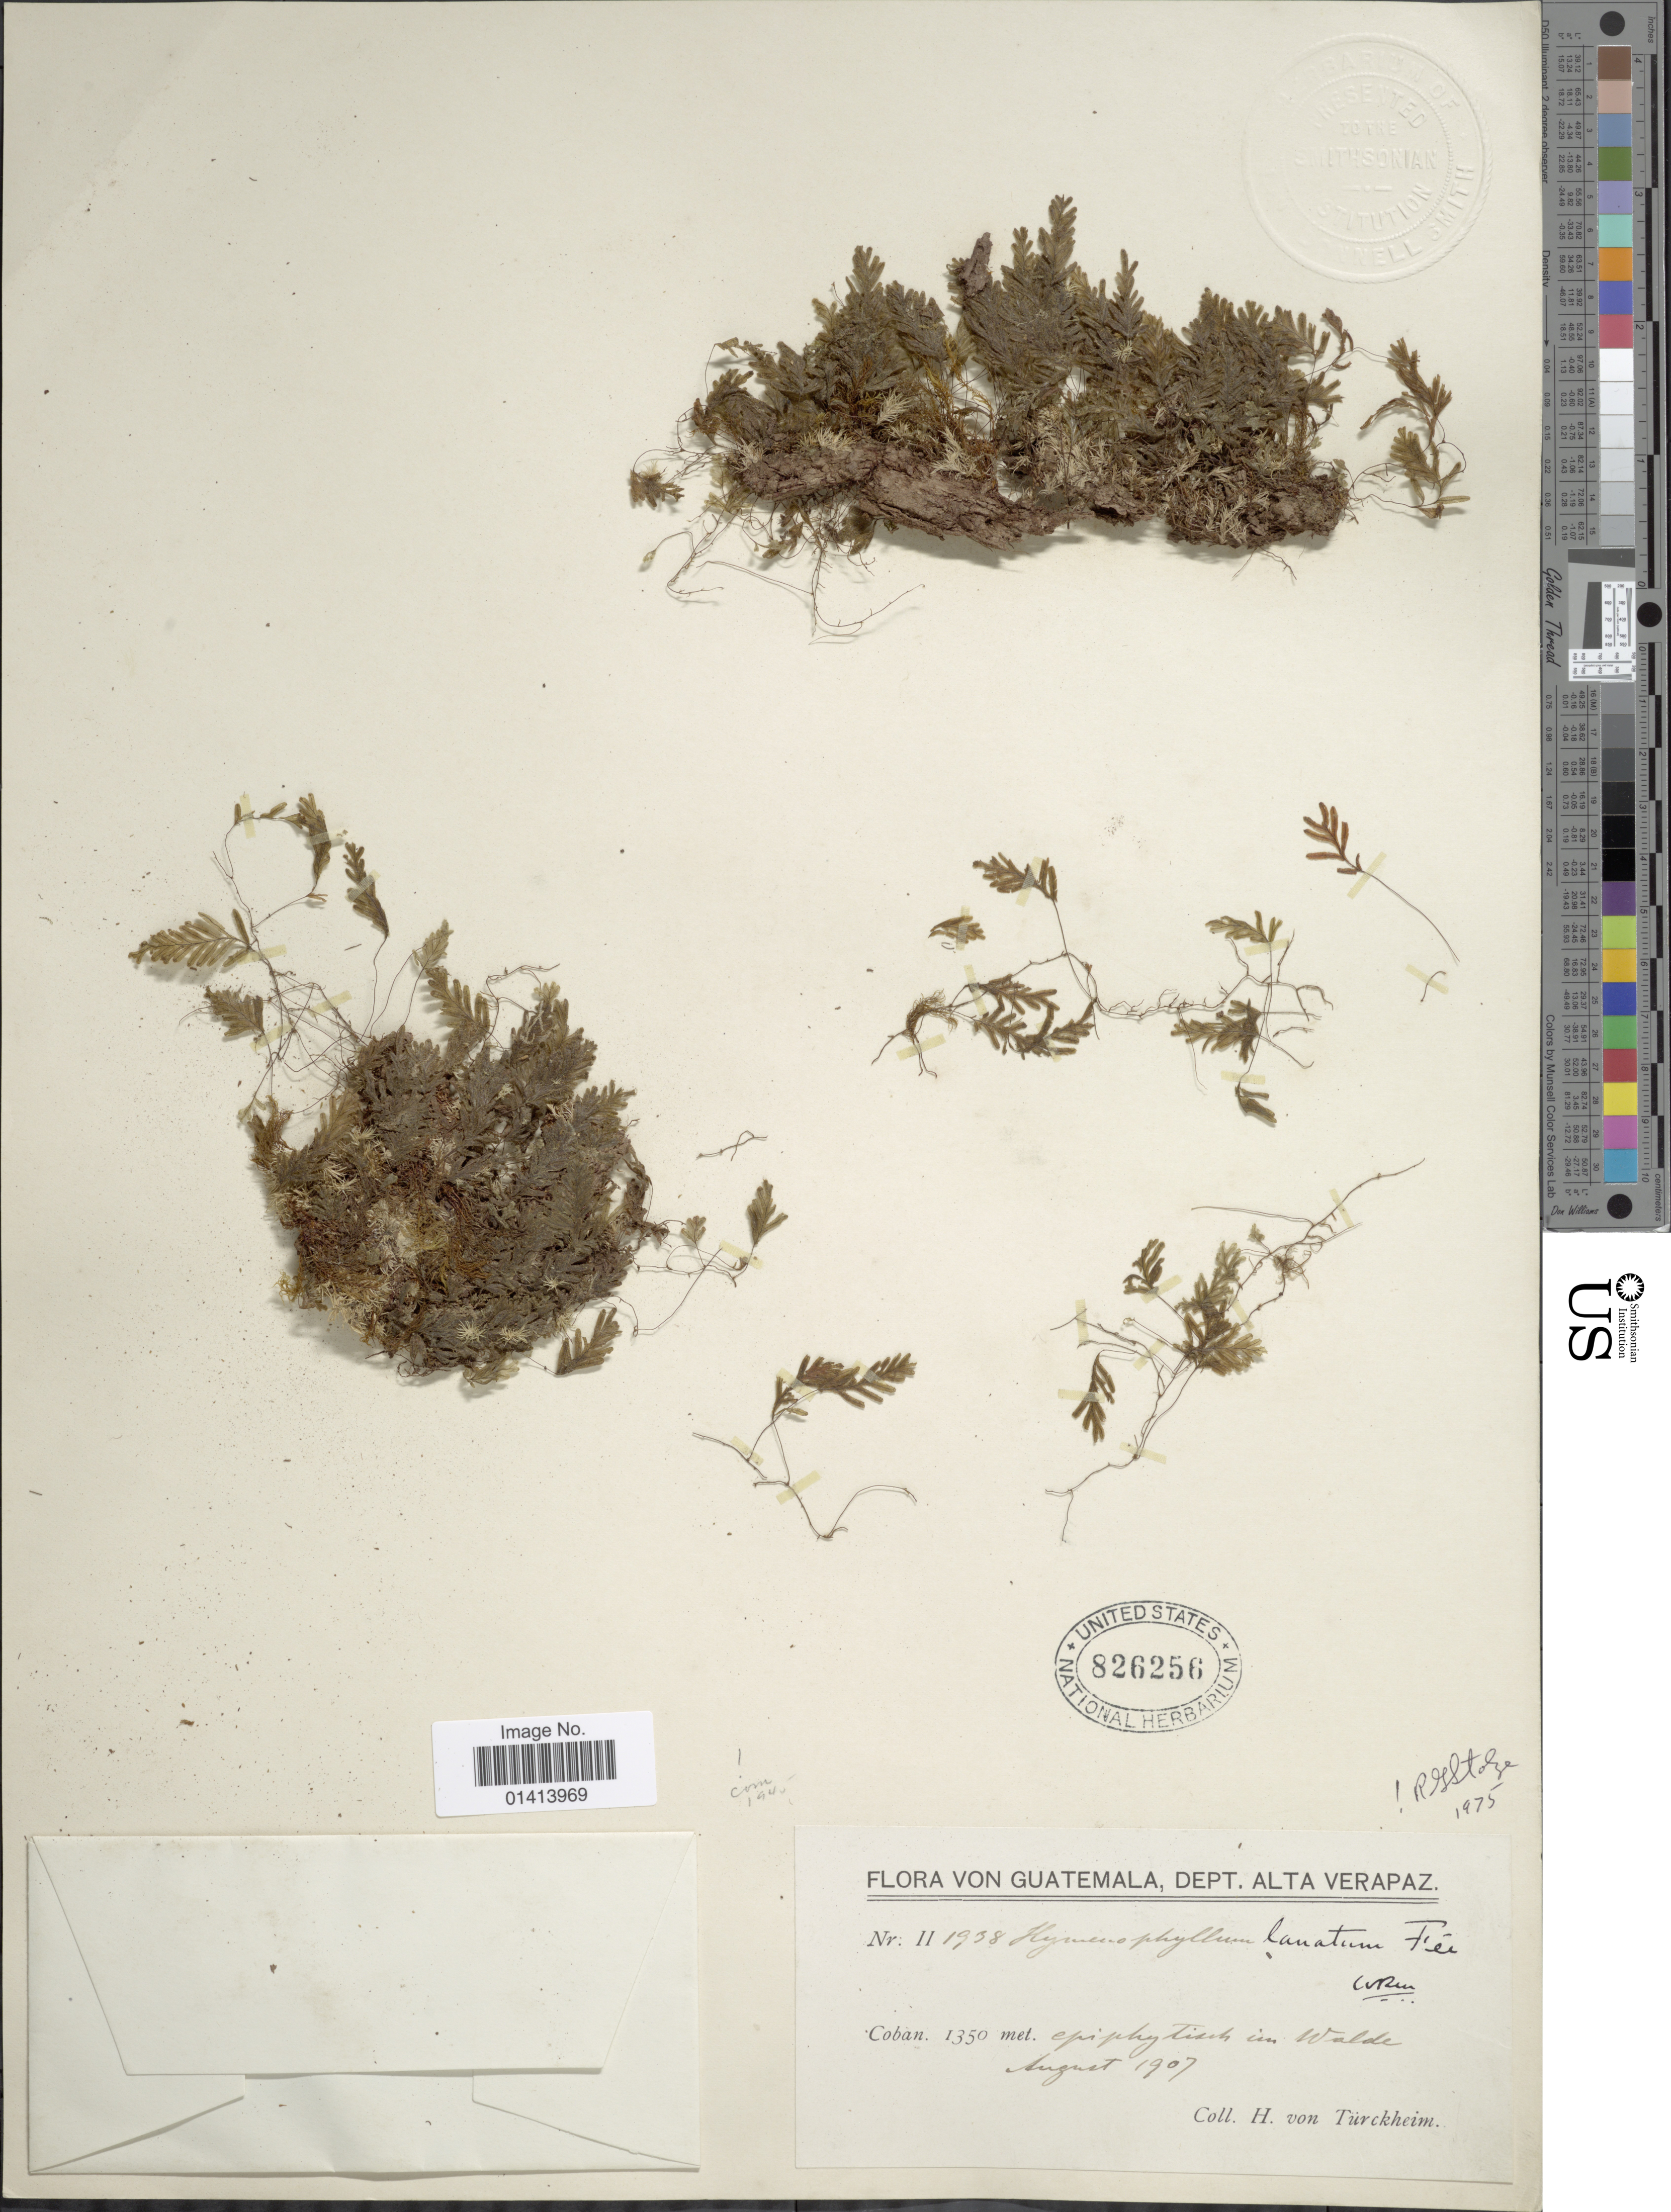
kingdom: Plantae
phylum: Tracheophyta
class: Polypodiopsida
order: Hymenophyllales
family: Hymenophyllaceae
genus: Hymenophyllum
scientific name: Hymenophyllum lanatum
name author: Fée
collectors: H. von Türckheim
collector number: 1938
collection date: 1907-08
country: Guatemala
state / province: Alta Verapaz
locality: Dept. Alta Verapaz, Coban, epiphytisch in Walde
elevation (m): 1350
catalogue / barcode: US 826256